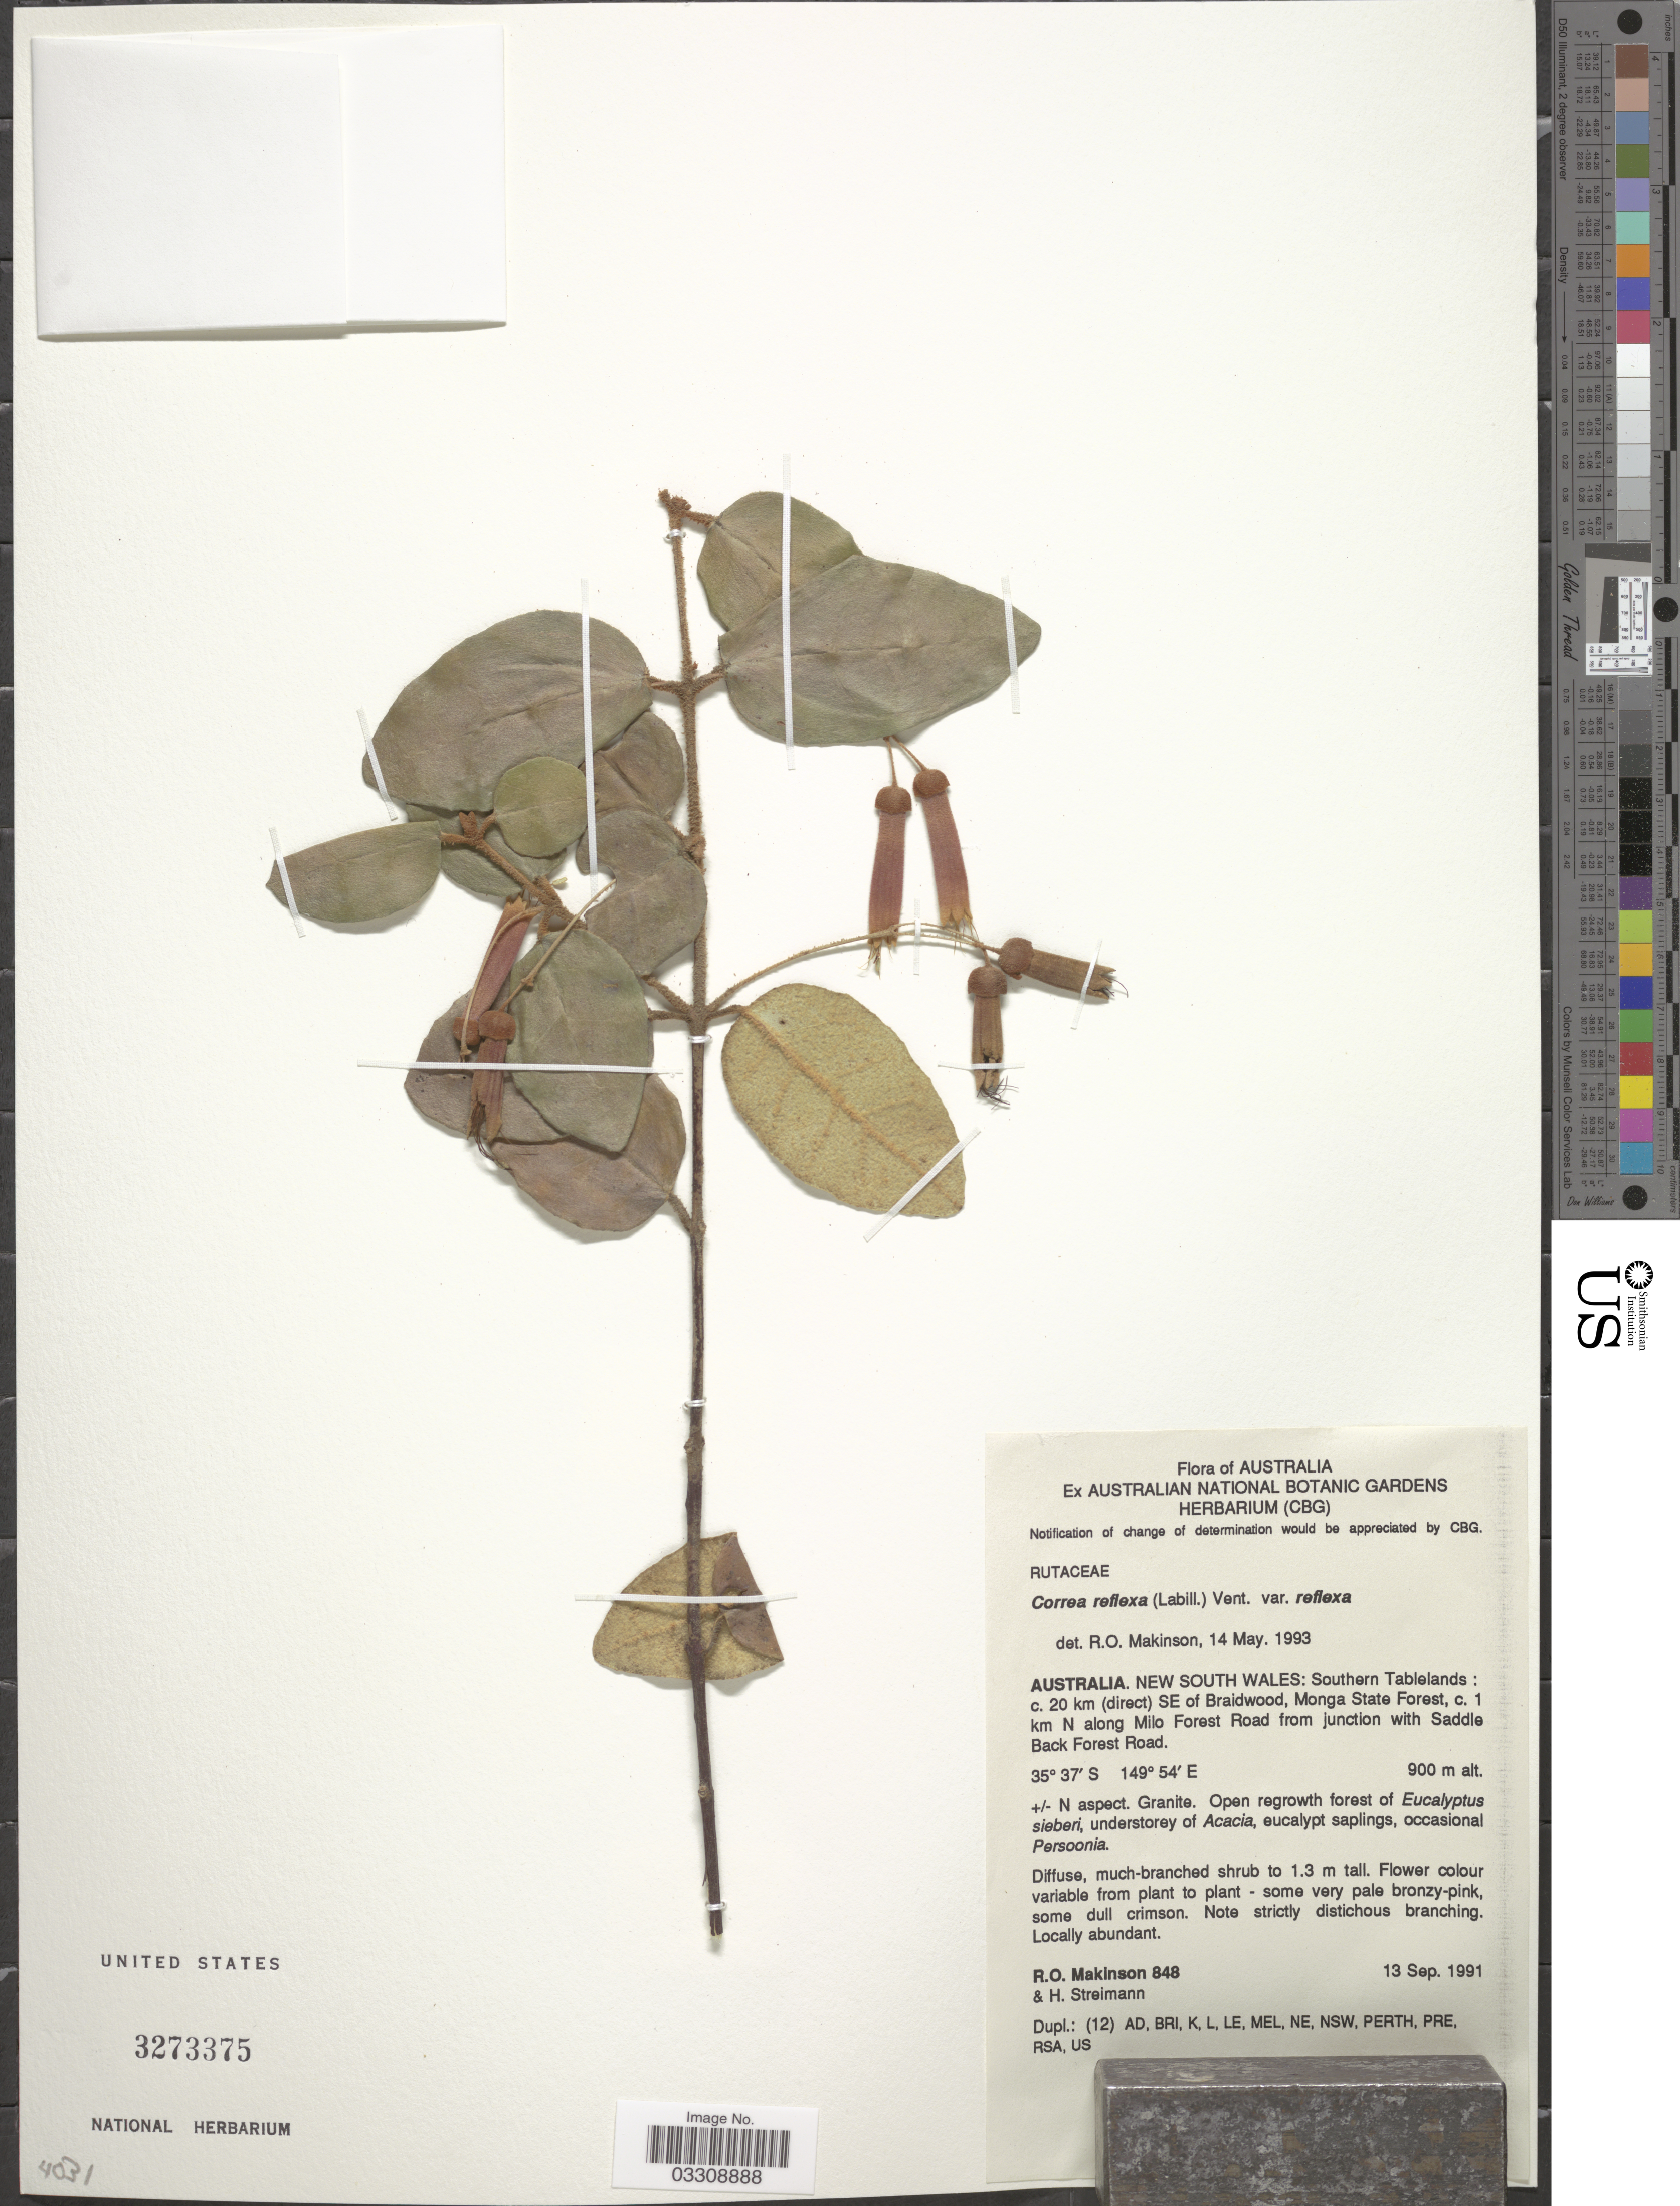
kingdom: Plantae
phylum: Tracheophyta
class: Magnoliopsida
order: Sapindales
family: Rutaceae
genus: Correa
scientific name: Correa reflexa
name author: (Labill.) Vent.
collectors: R. Makinson & H. Streimann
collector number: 848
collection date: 1991-09-13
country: Australia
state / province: New South Wales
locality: Southern Tablelands: c. 20 km (direct) SE of Braidwood, Monga State Forest, c. 1 km N along Milo Forest Road from junction with Saddle Back Forest Road.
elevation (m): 900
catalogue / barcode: US 3273375